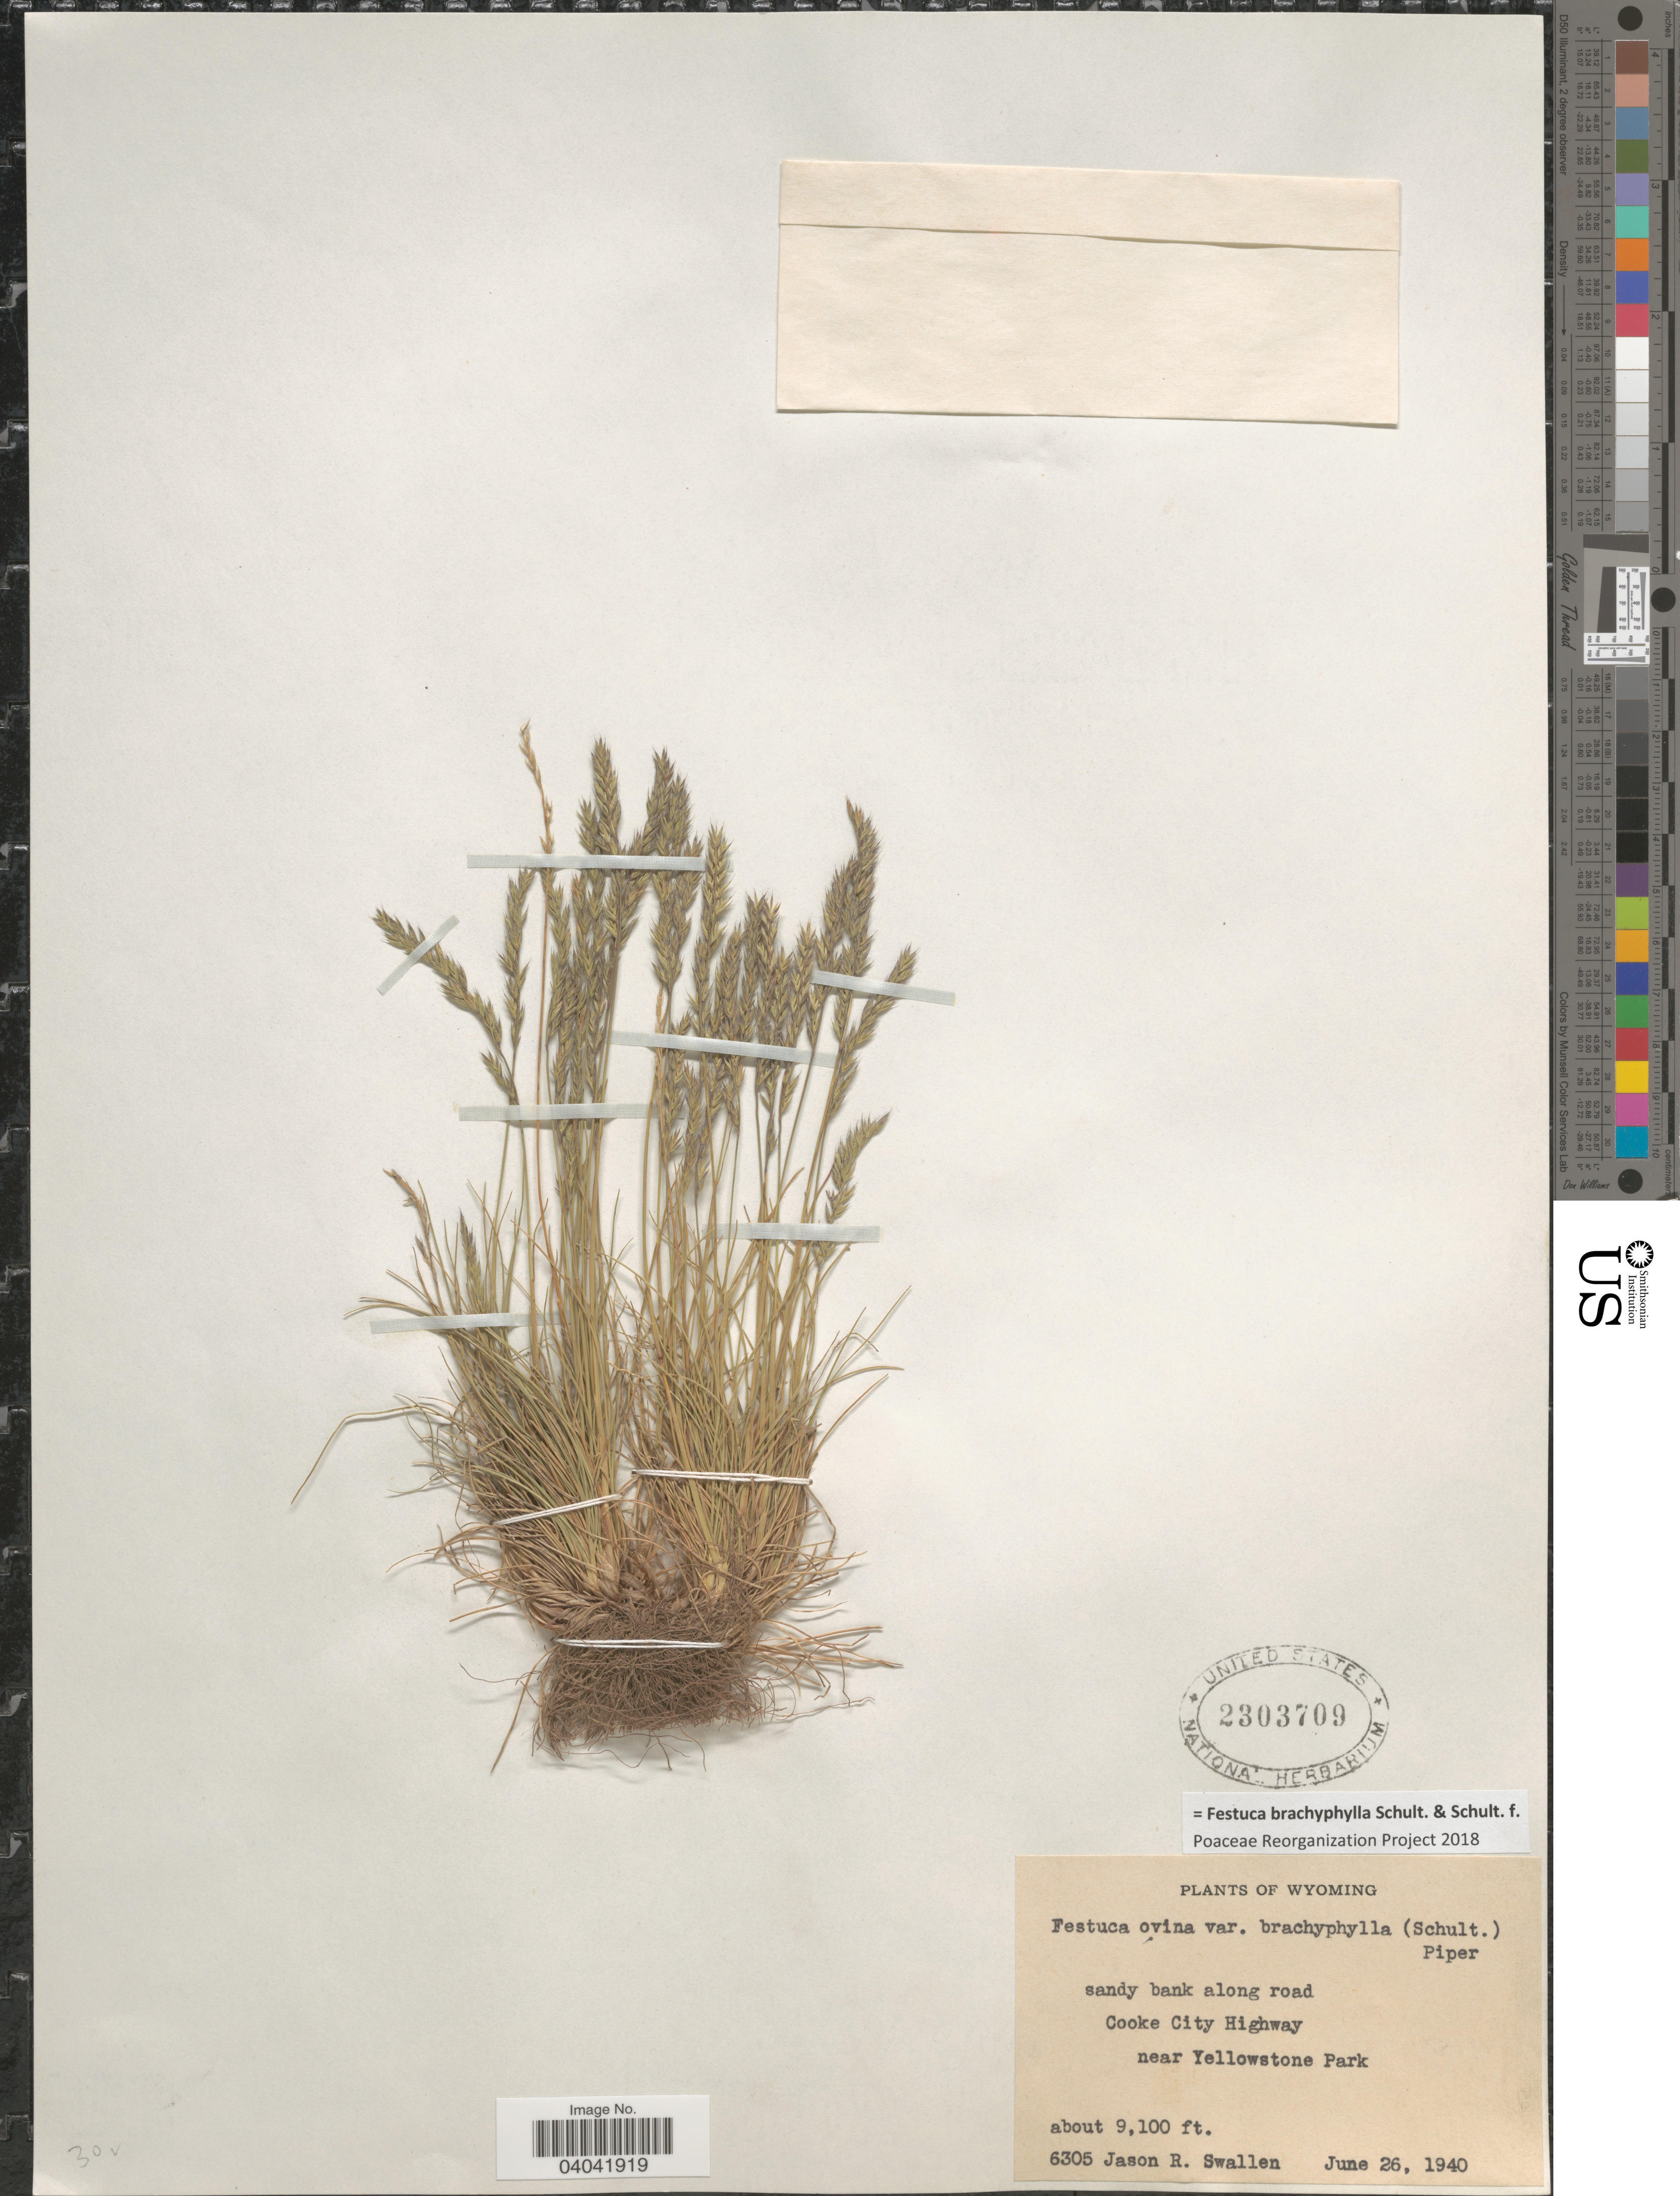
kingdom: Plantae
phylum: Tracheophyta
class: Liliopsida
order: Poales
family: Poaceae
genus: Festuca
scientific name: Festuca brachyphylla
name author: Schult. & Schult. f.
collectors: J. R. Swallen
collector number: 6305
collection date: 1940-06-26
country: United States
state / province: Wyoming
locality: Cooke City Highway near Yellowstone Park.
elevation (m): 2774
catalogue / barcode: US 2303709